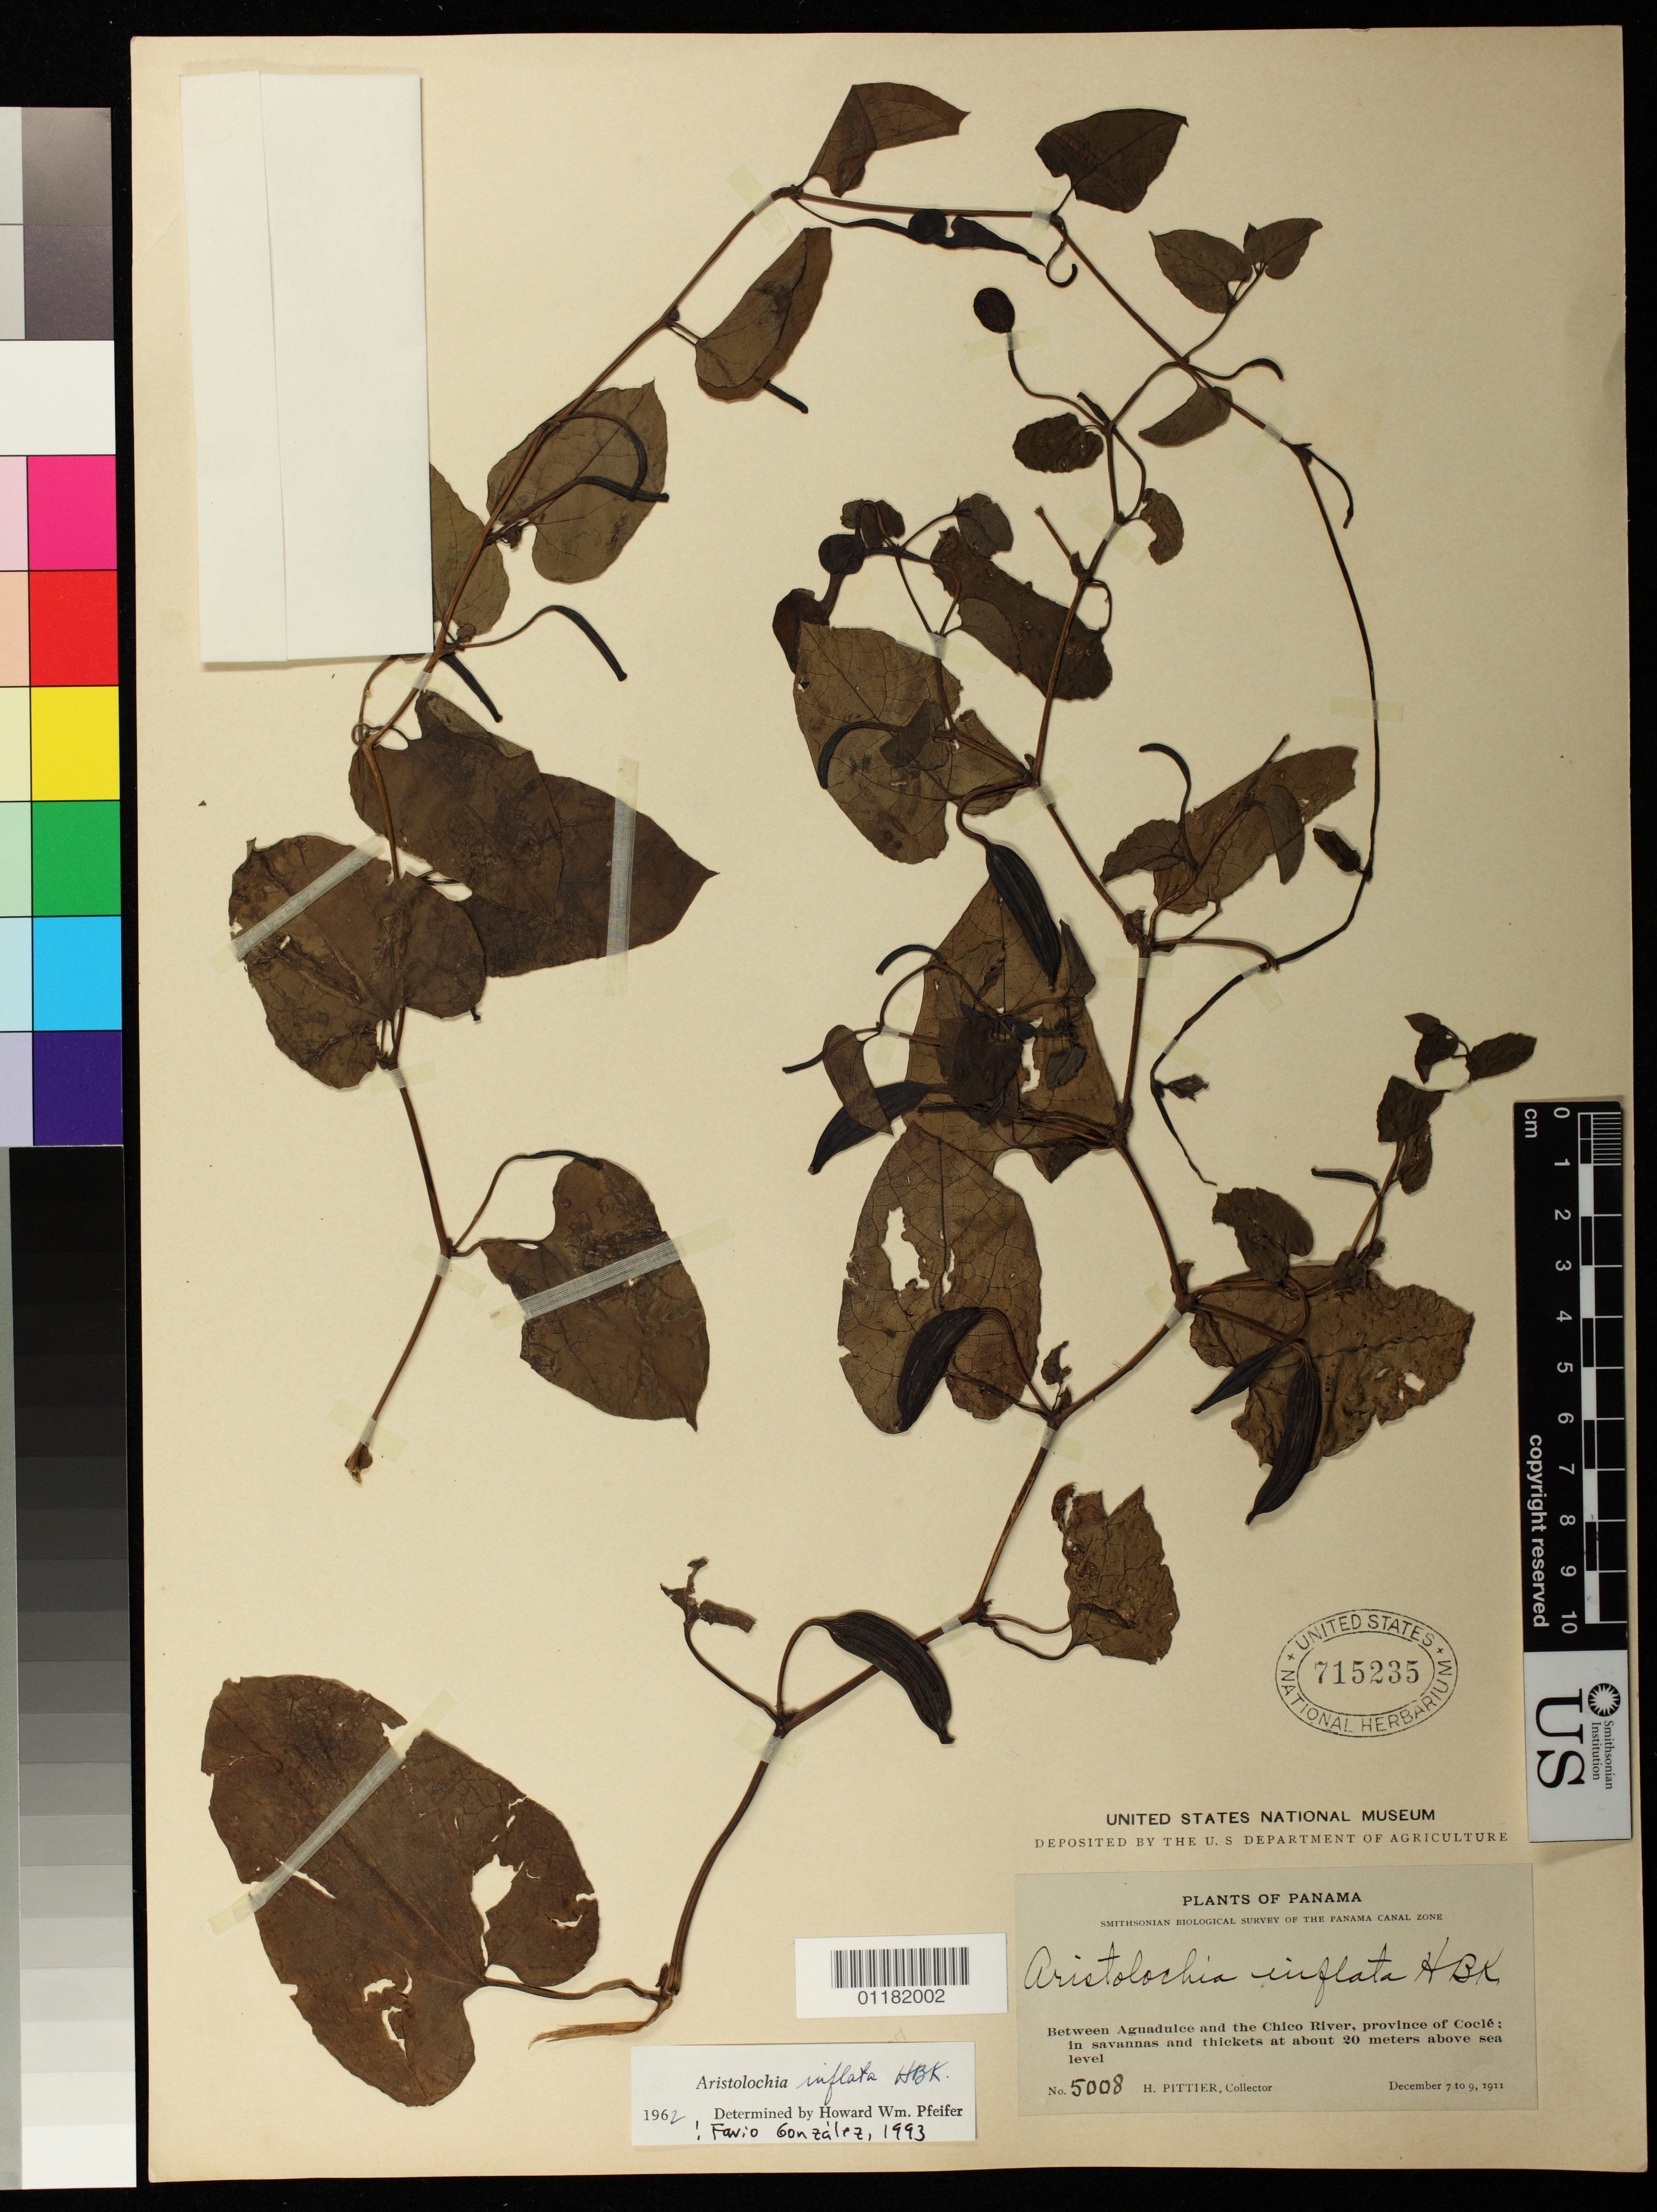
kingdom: Plantae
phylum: Tracheophyta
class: Magnoliopsida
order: Piperales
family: Aristolochiaceae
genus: Aristolochia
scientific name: Aristolochia inflata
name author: Kunth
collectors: H. F. Pittier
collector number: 5008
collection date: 1911-12-07/1911-12-09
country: Panama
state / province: Coclé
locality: Aguadulce and Chico River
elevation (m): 20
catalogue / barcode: US 715235